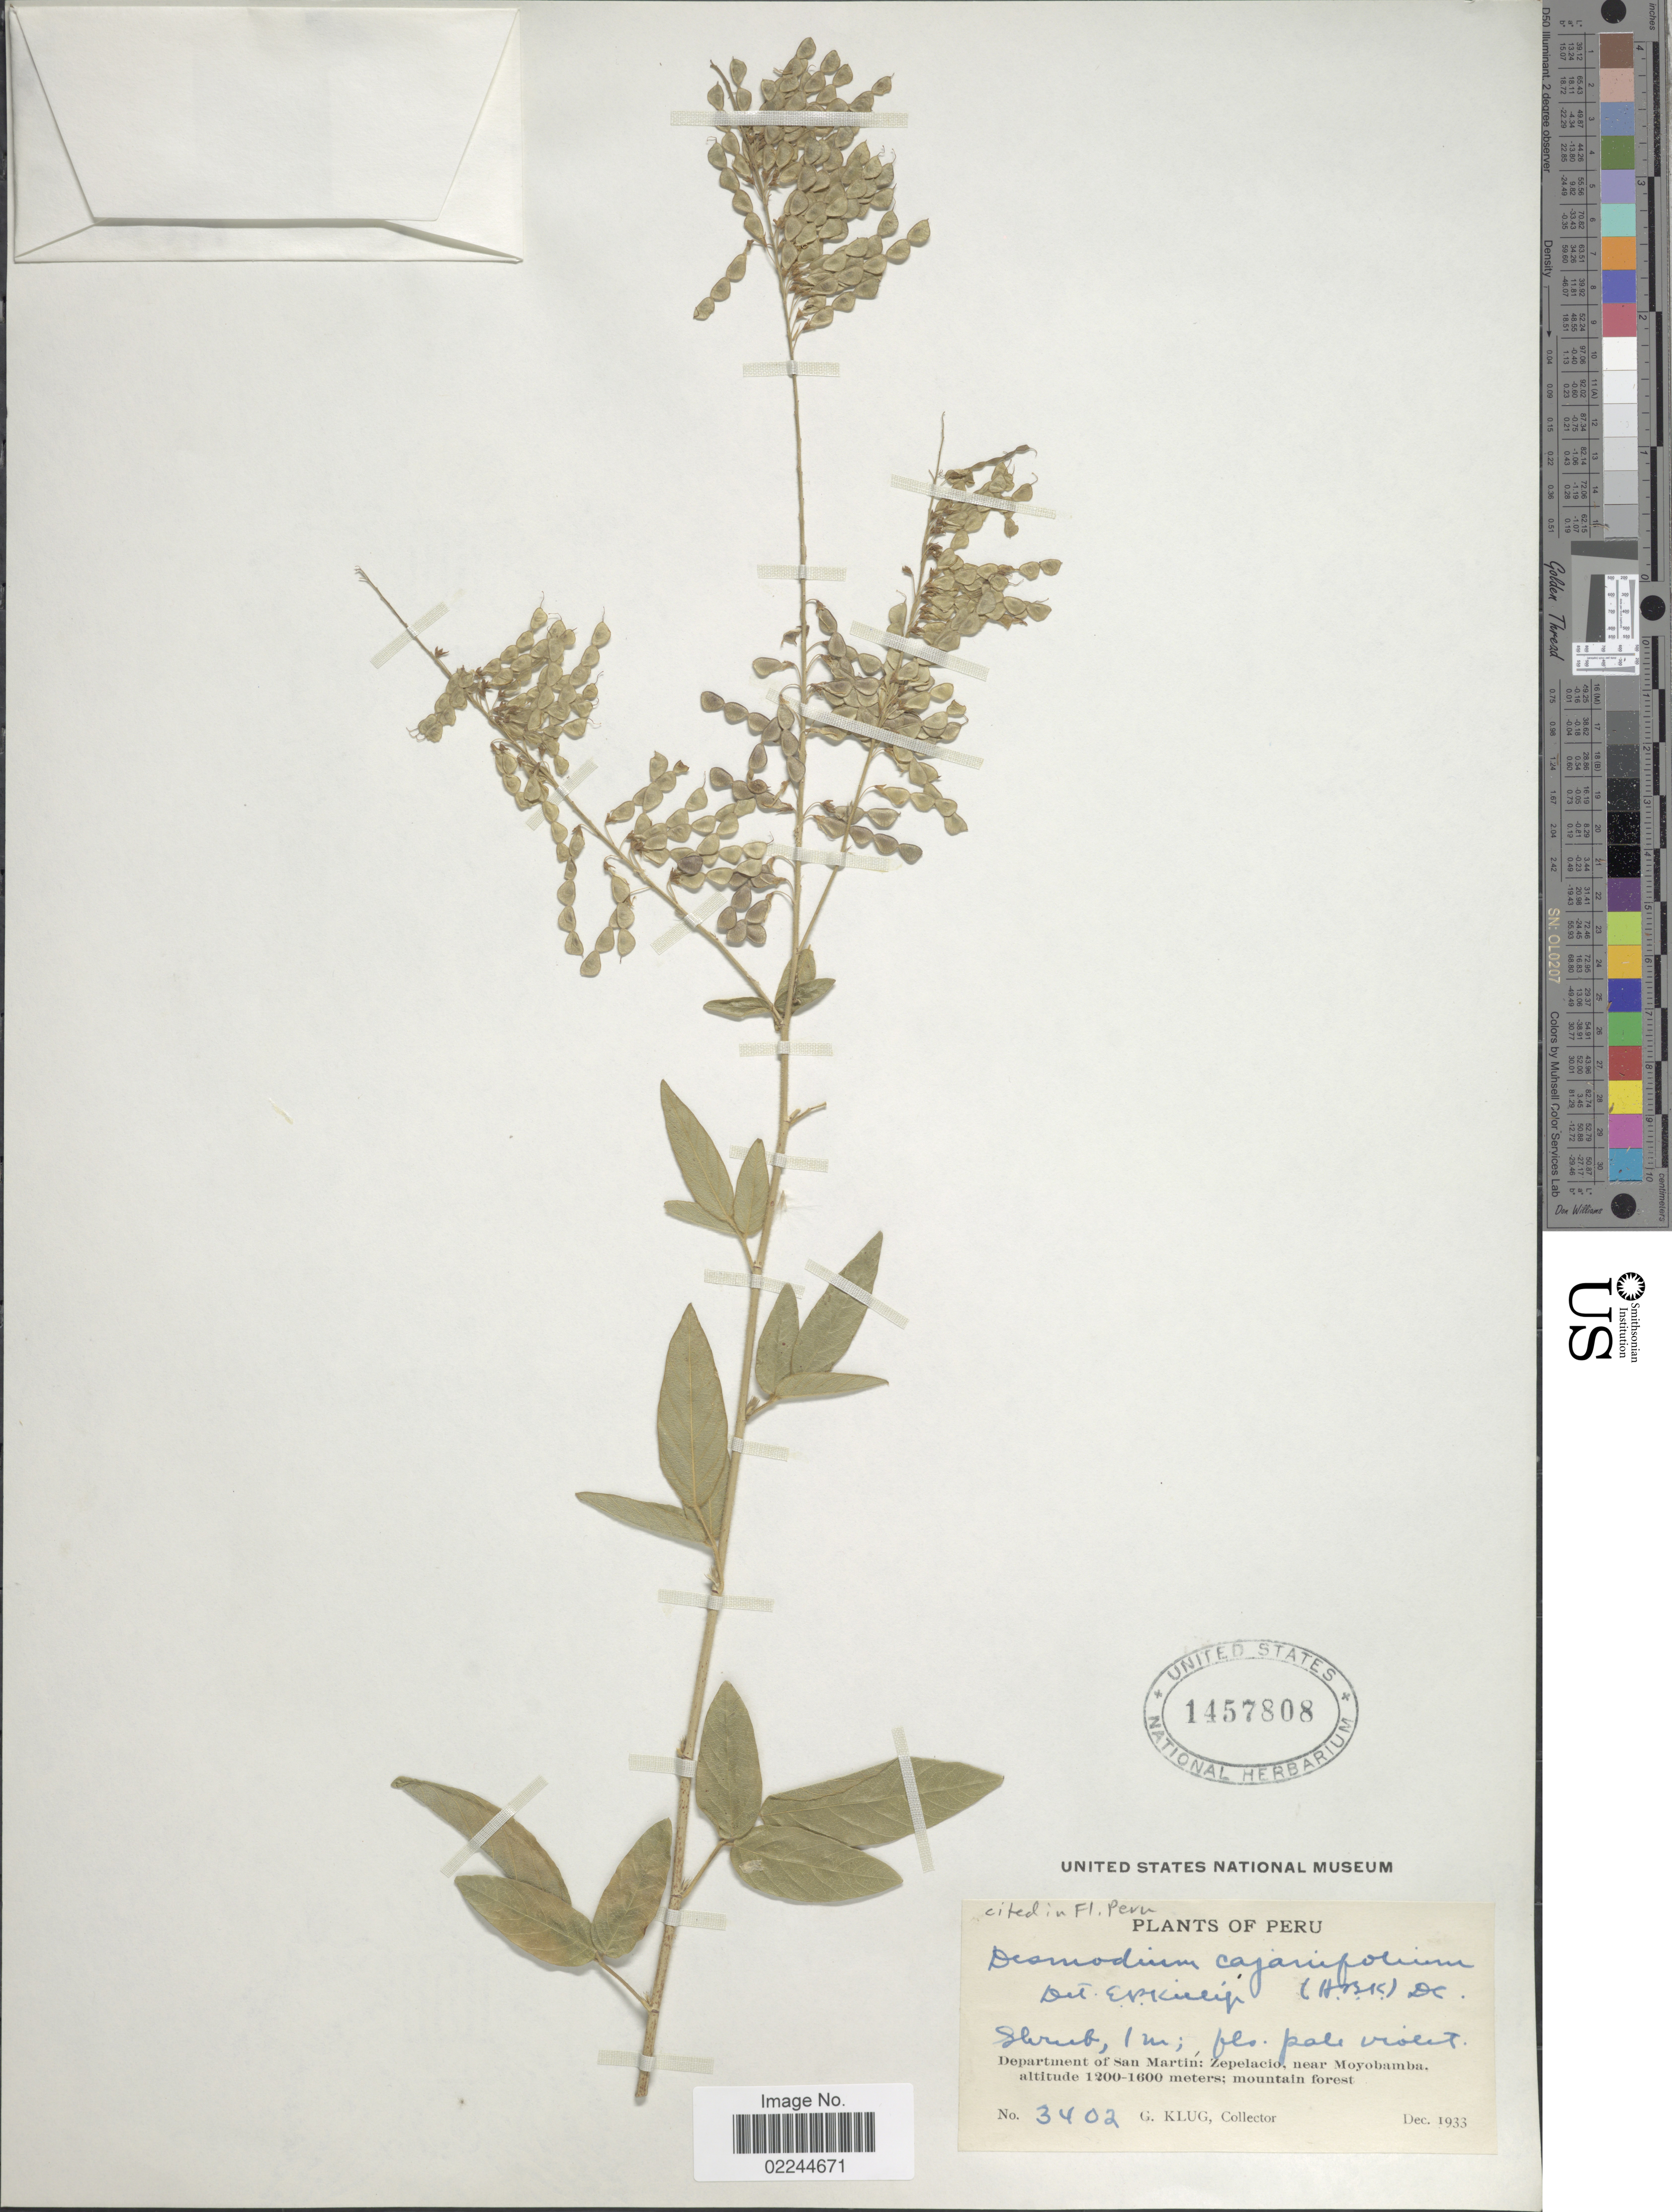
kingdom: Plantae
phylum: Tracheophyta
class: Magnoliopsida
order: Fabales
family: Fabaceae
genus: Desmodium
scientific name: Desmodium cajanifolium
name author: (Kunth) DC.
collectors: G. Klug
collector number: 3402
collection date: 1933-12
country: Peru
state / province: San Martín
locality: Zepelacio, near Moyobamba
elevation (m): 1200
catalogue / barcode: US 1457808